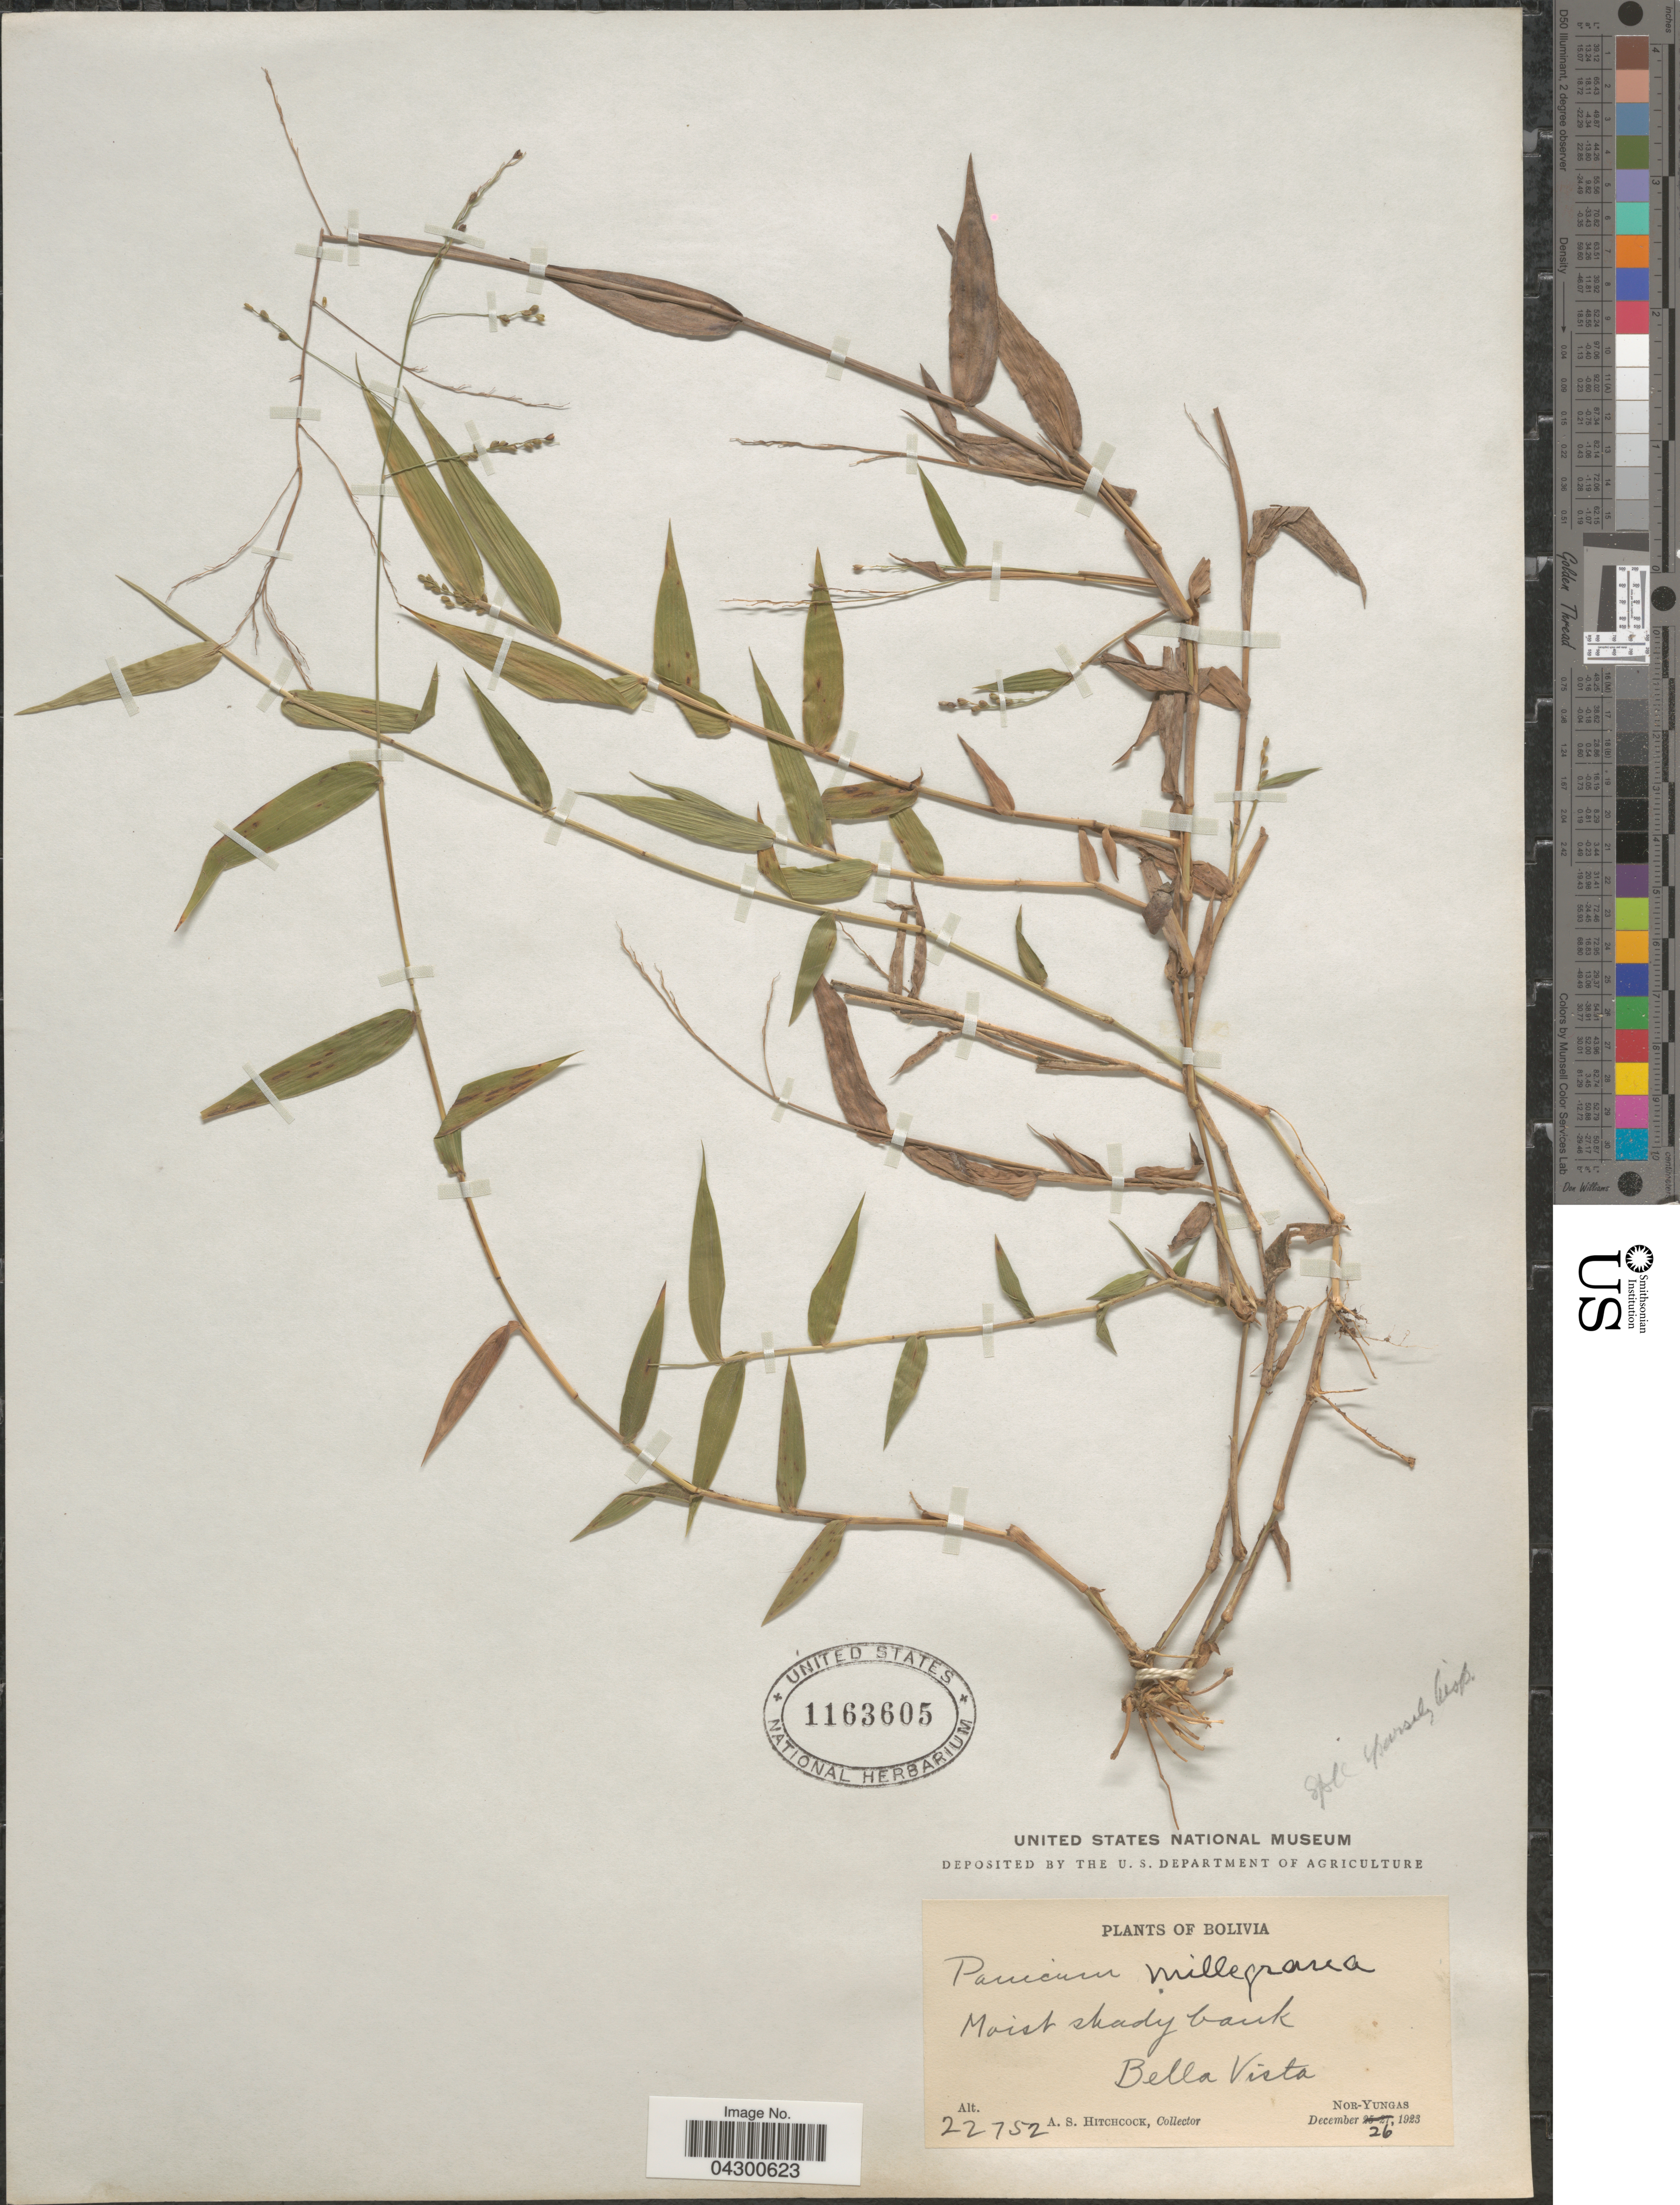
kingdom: Plantae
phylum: Tracheophyta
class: Liliopsida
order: Poales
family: Poaceae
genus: Panicum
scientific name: Panicum sellowii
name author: Nees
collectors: A. S. Hitchcock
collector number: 22752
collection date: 1923-12-26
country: Bolivia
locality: Bella Vista. Nor-Yungas.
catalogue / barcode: US 1163605